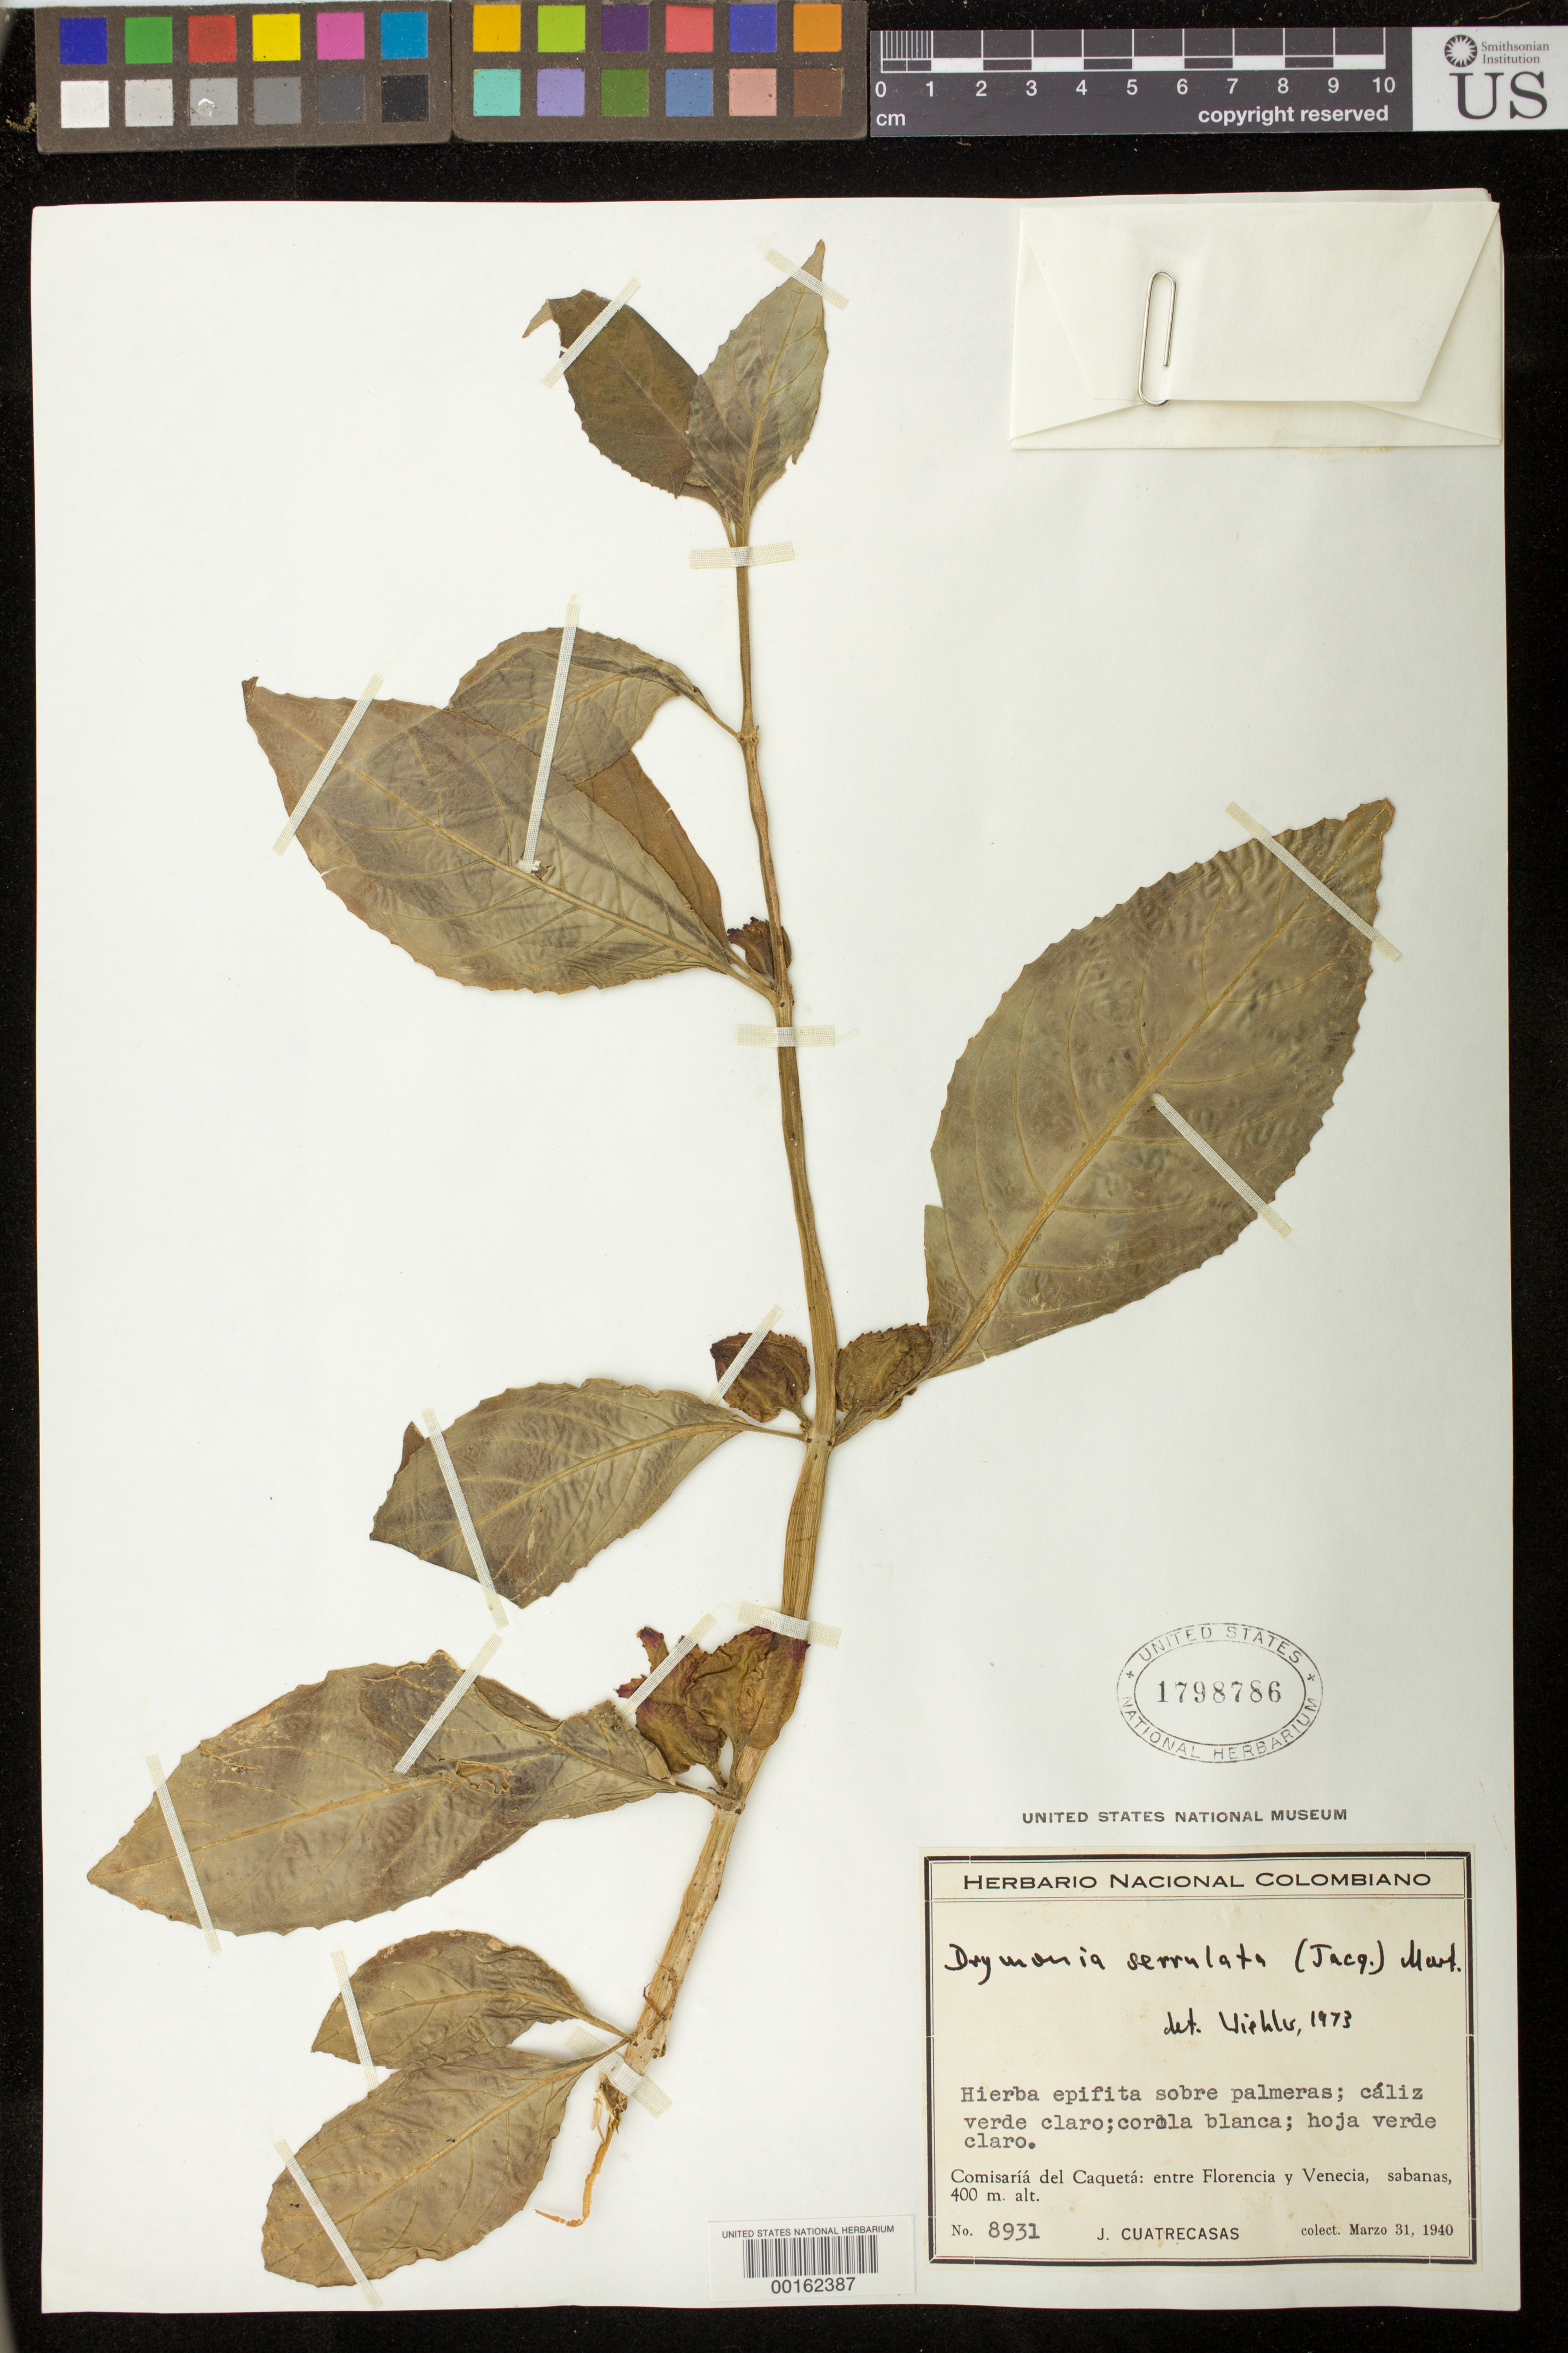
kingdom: Plantae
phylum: Tracheophyta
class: Magnoliopsida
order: Lamiales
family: Gesneriaceae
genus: Drymonia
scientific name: Drymonia serrulata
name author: (Jacq.) Mart.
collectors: J. Cuatrecasas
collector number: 8931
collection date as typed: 31 Mar 1940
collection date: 1940-03-31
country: Colombia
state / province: Caquetá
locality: Between Florencia and Venecia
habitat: Savanna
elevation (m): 400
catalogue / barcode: US 1798786